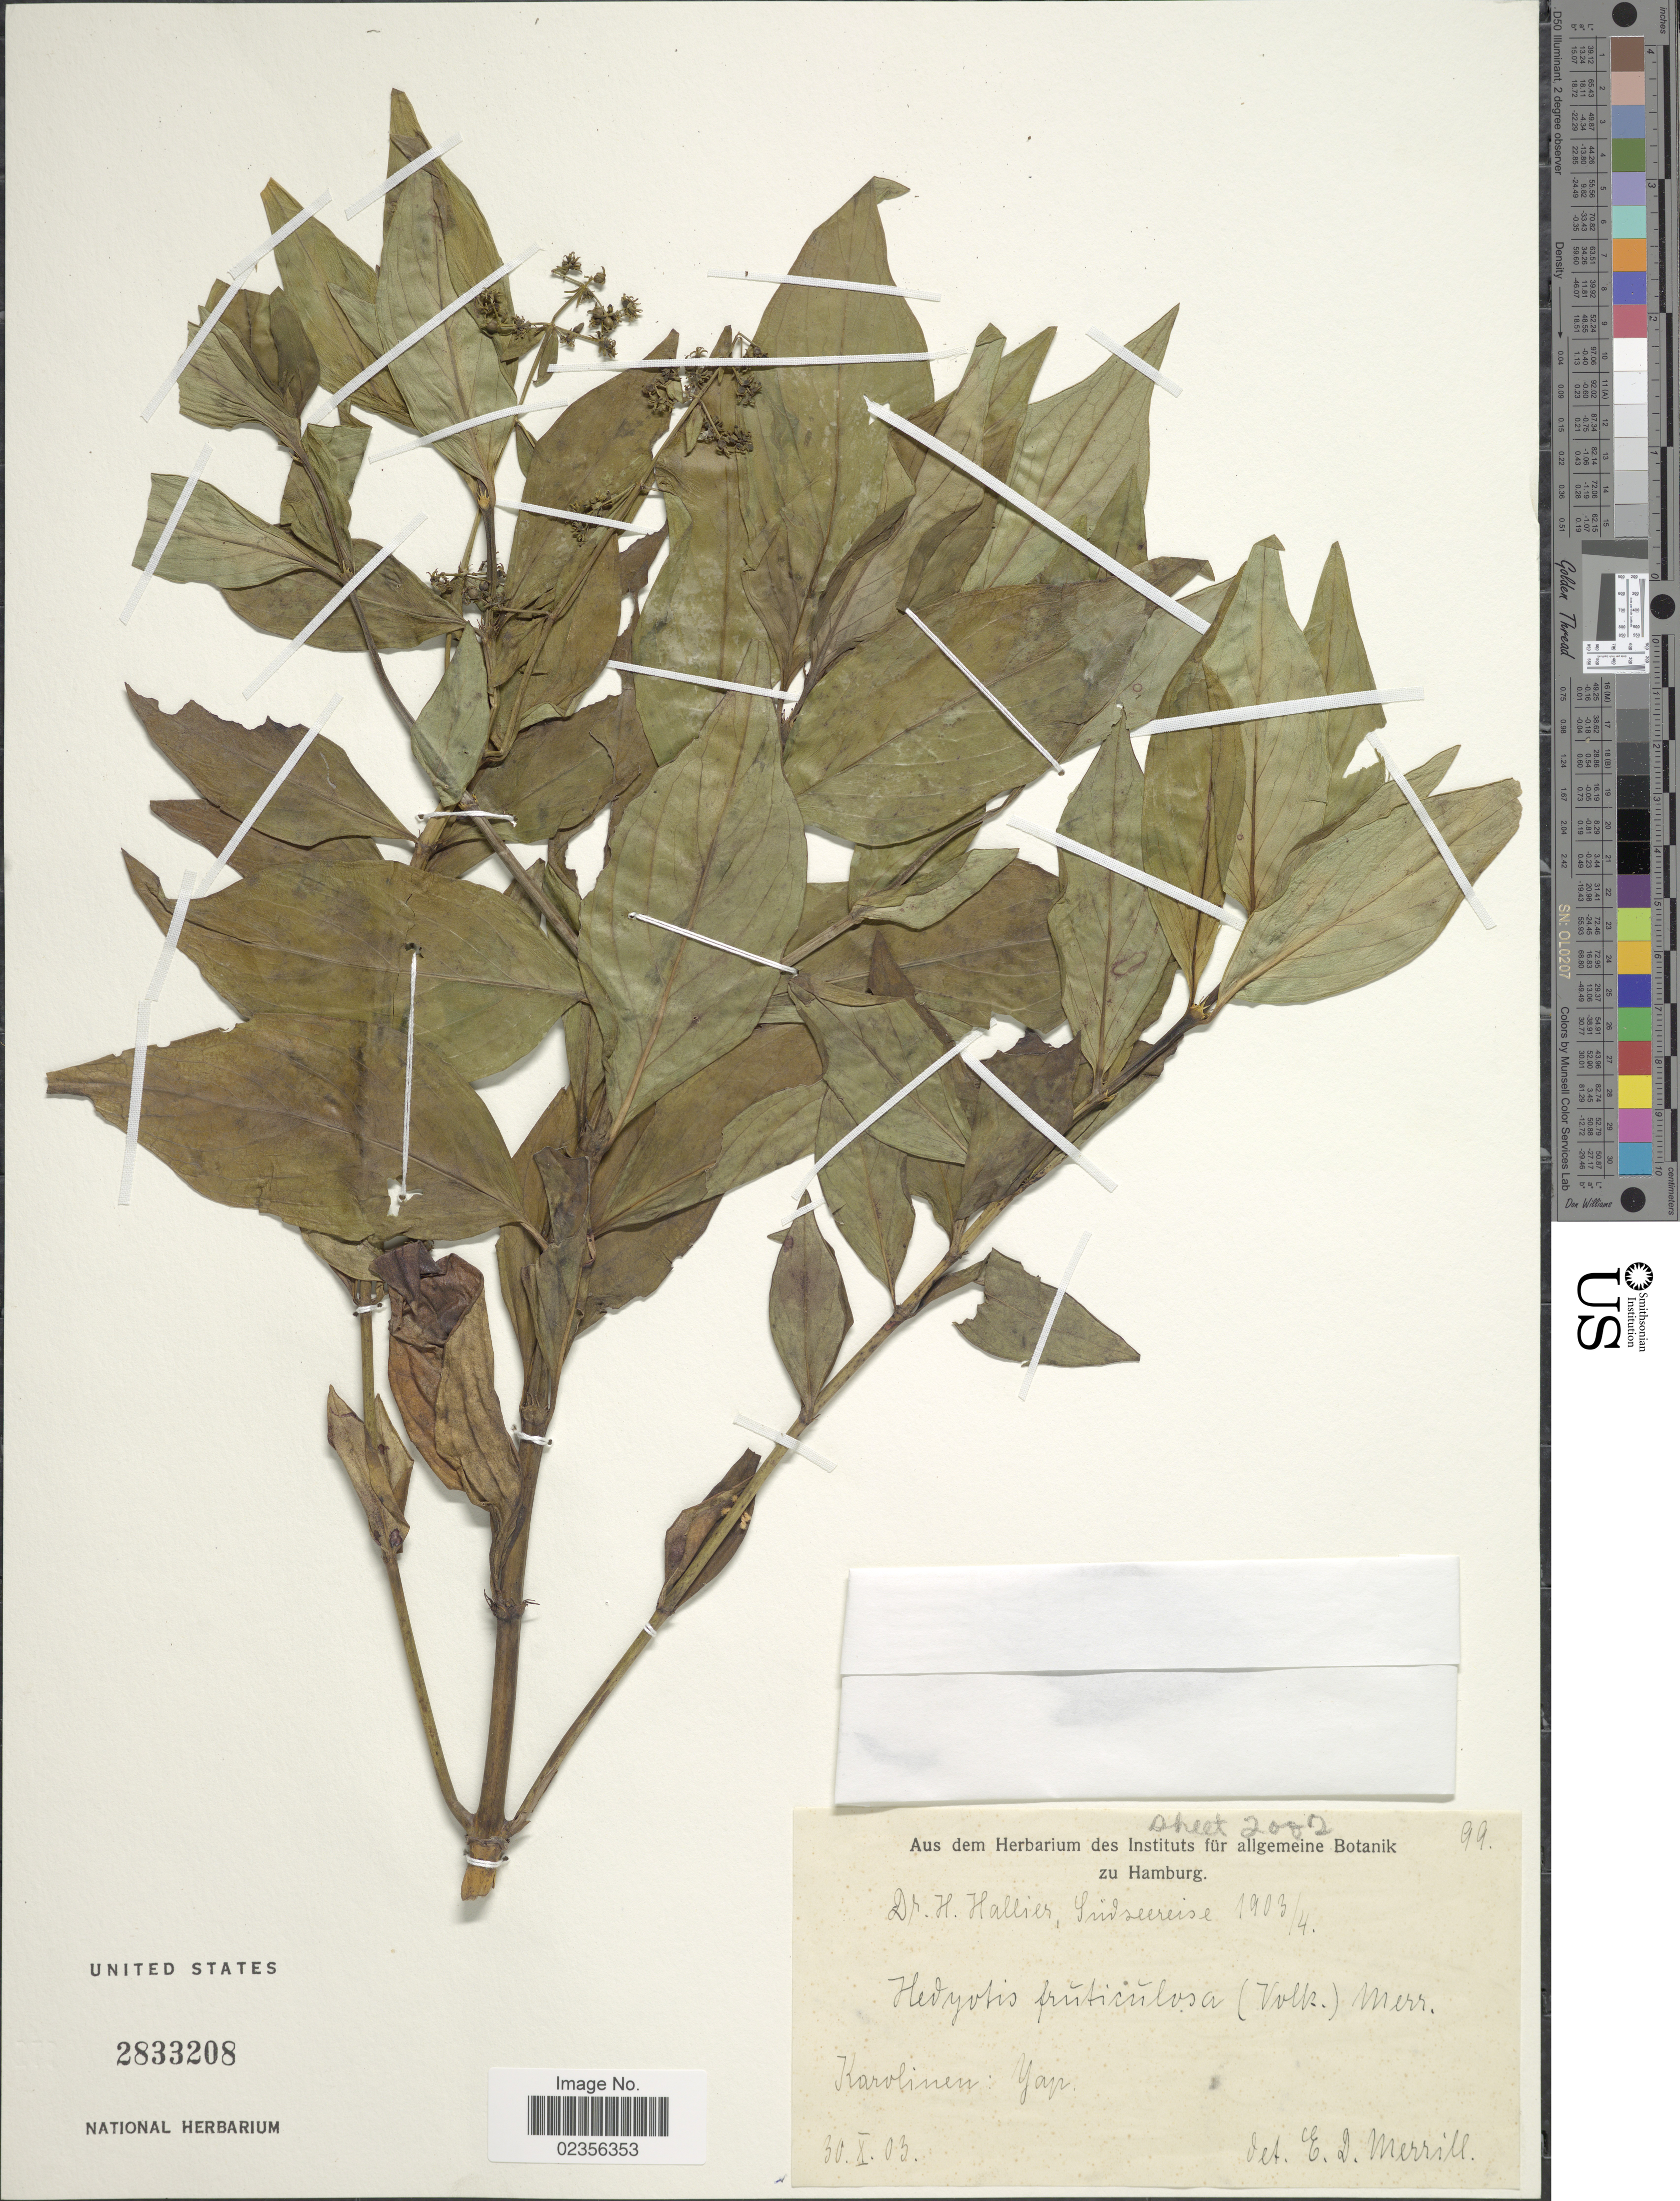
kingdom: Plantae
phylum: Tracheophyta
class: Magnoliopsida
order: Gentianales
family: Rubiaceae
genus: Hedyotis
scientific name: Hedyotis fruticulosa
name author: Volk.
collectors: H. G. Hallier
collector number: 99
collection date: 1903-10-30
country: Micronesia, Federated States of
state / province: Yap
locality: Karolinen: Yap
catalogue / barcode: US 2833208